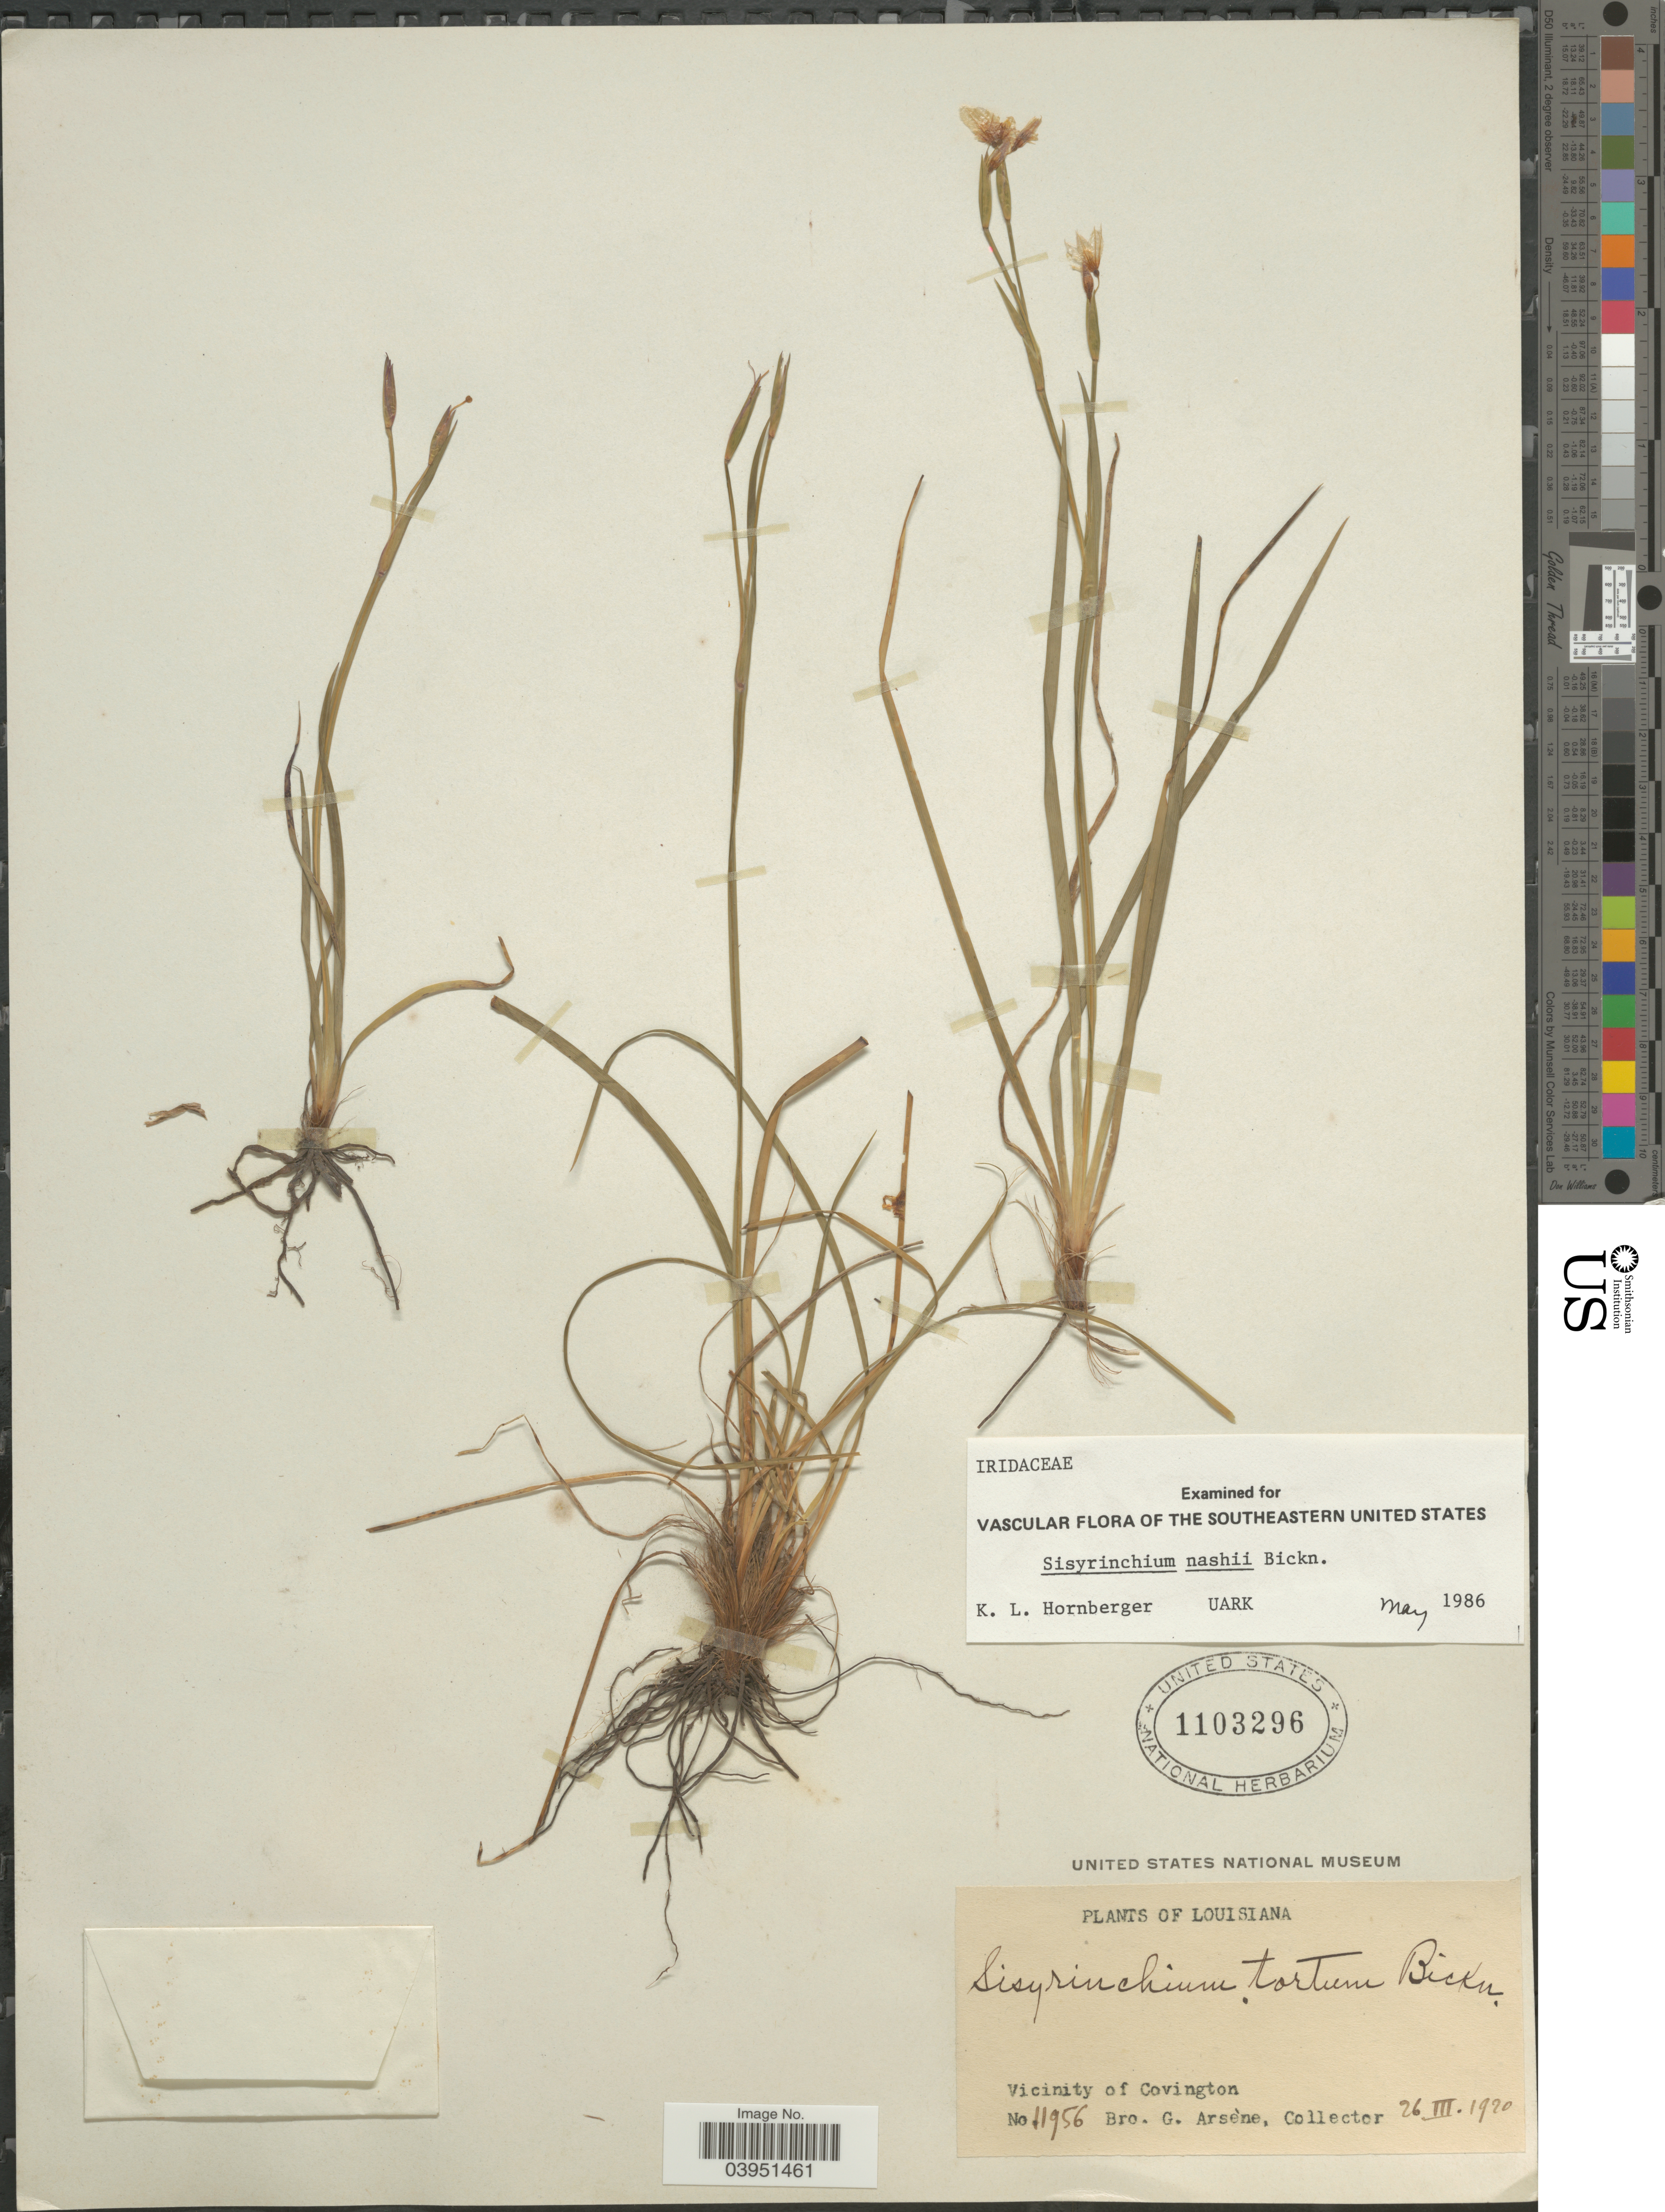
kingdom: Plantae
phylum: Tracheophyta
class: Liliopsida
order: Asparagales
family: Iridaceae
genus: Sisyrinchium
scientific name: Sisyrinchium nashii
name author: E.P. Bicknell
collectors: Bro. G. Arsène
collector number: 11956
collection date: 1920-03-26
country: United States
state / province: Louisiana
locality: Vicinity of Covington.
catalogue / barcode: US 1103296